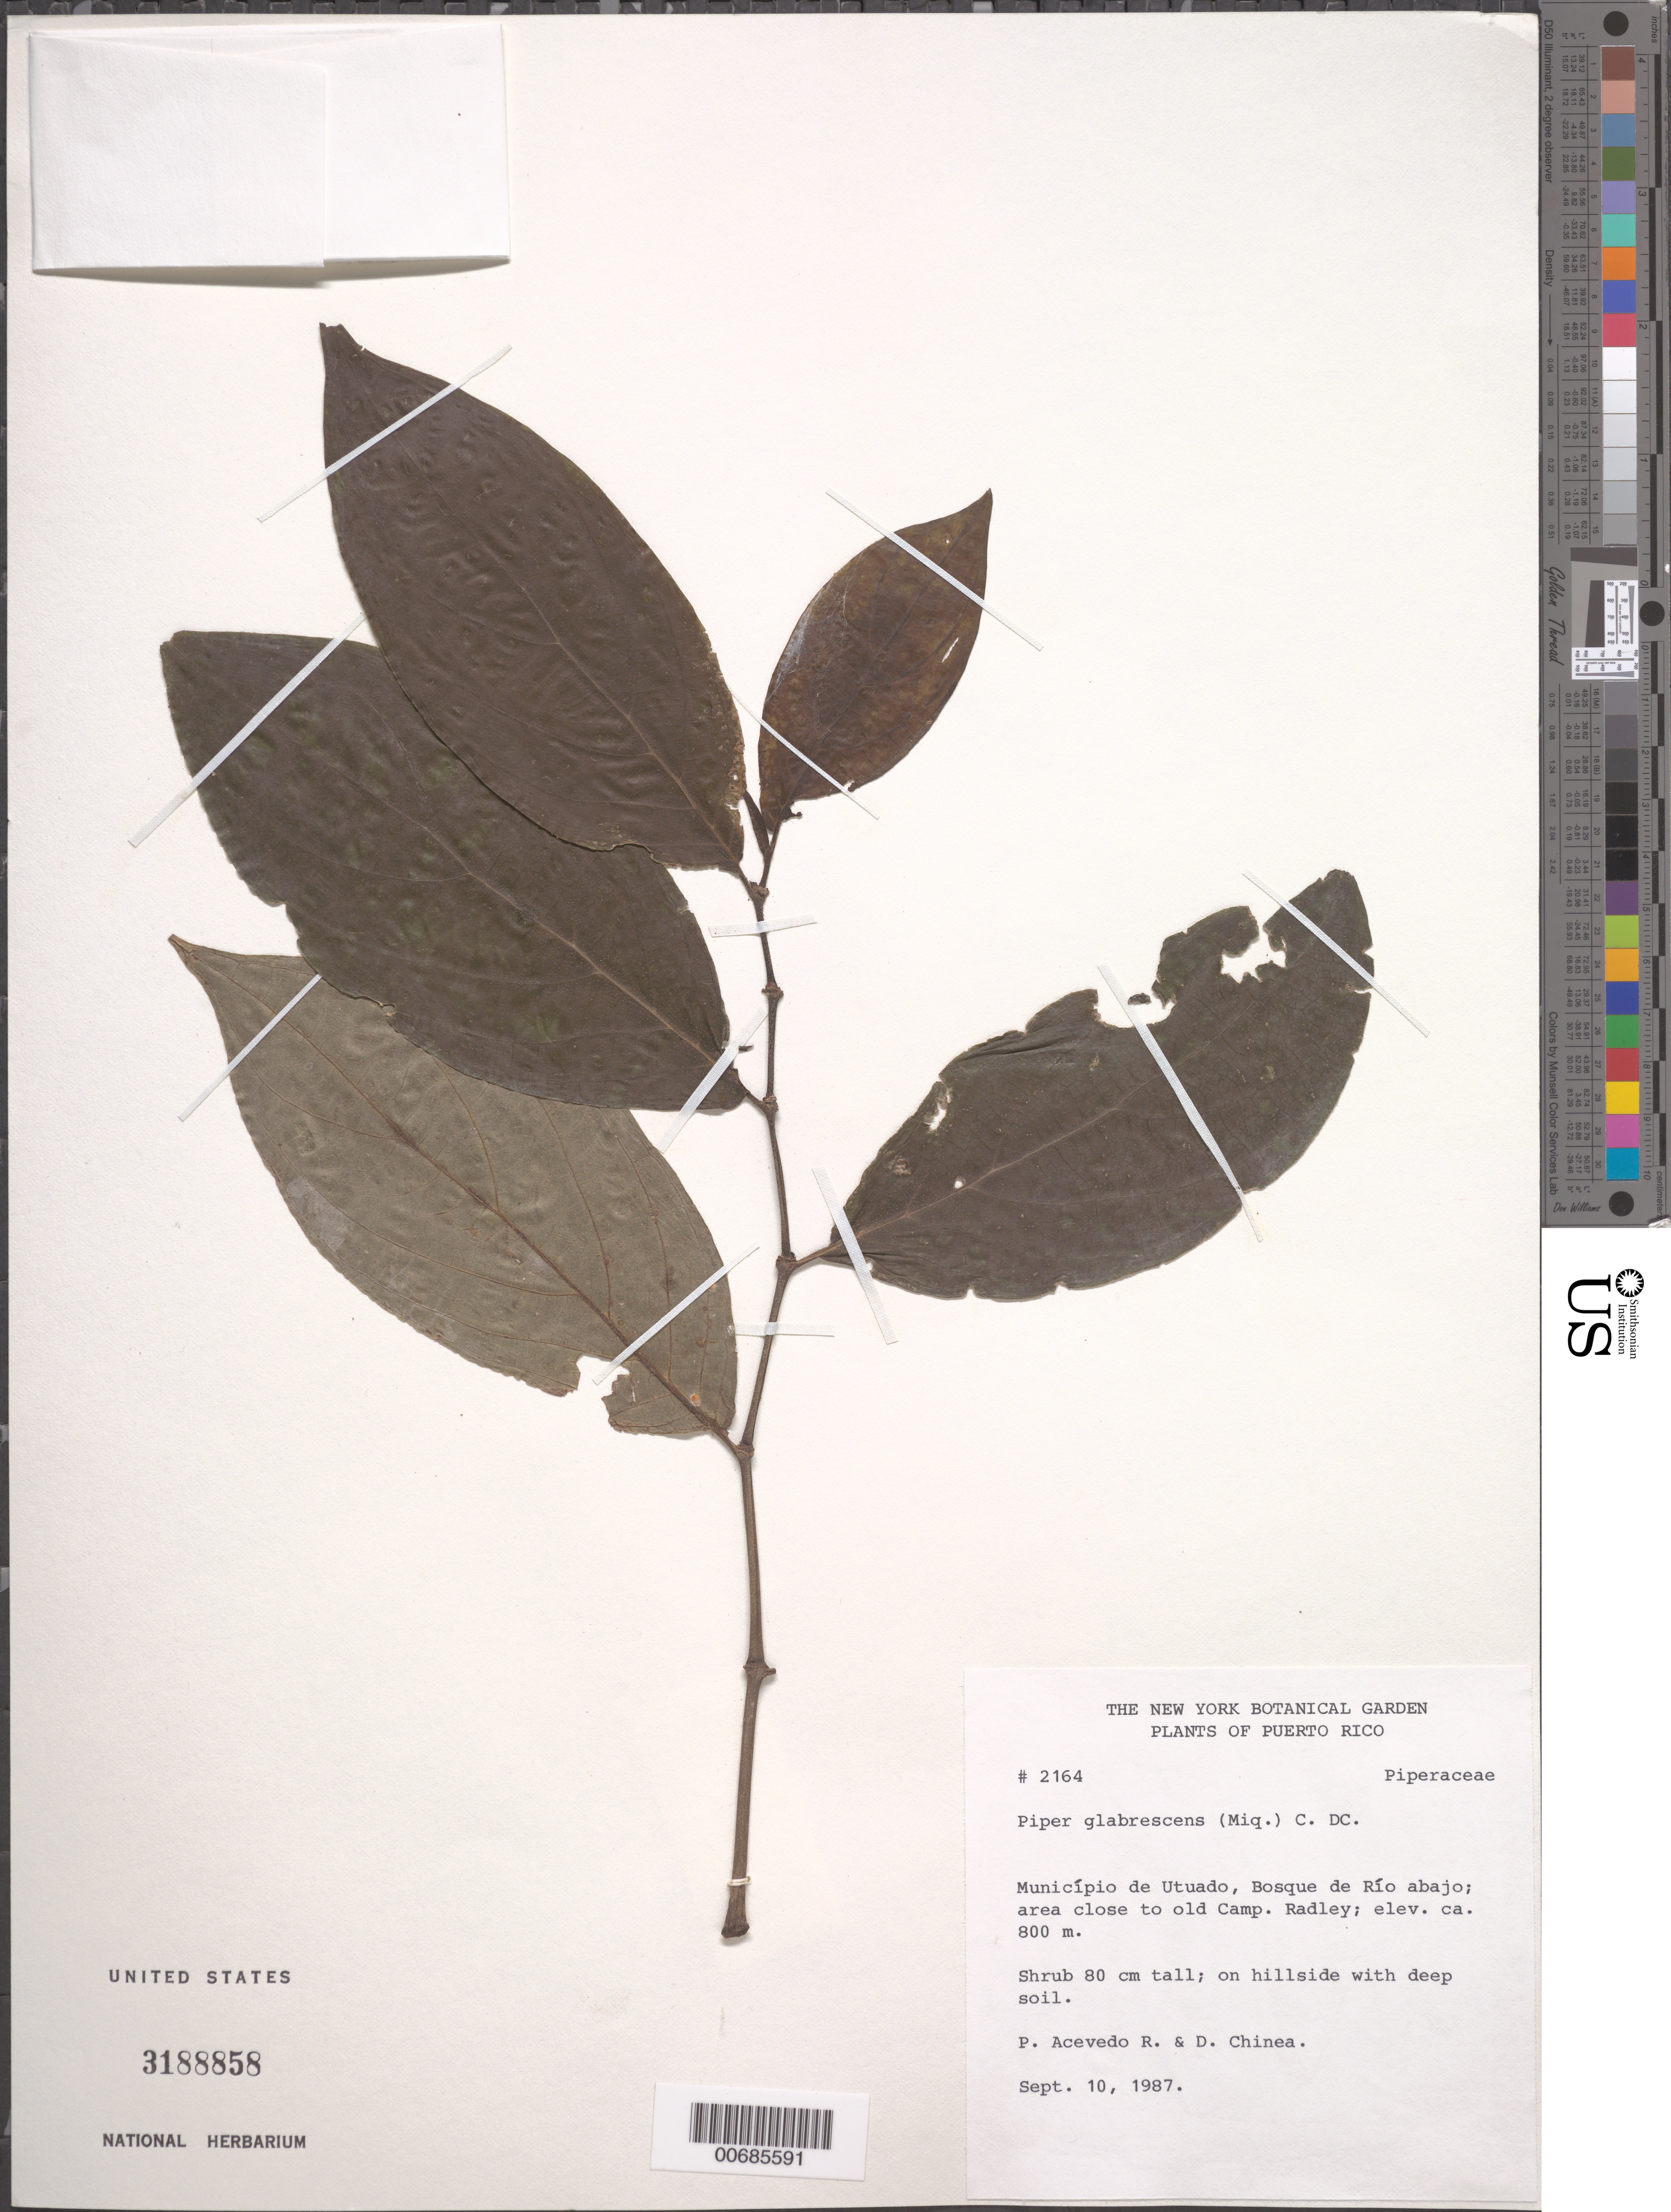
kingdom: Plantae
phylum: Tracheophyta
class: Magnoliopsida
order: Piperales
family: Piperaceae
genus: Piper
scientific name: Piper glabrescens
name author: (Miq.) C. DC.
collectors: P. Acevedo R. & D. Chinea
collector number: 2164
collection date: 1987-09-10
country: Puerto Rico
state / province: Utuado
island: Puerto Rico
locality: Município de Utuado, Bosque de Río abajo; area close to old Camp. Radley.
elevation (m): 800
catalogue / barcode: US 3188858